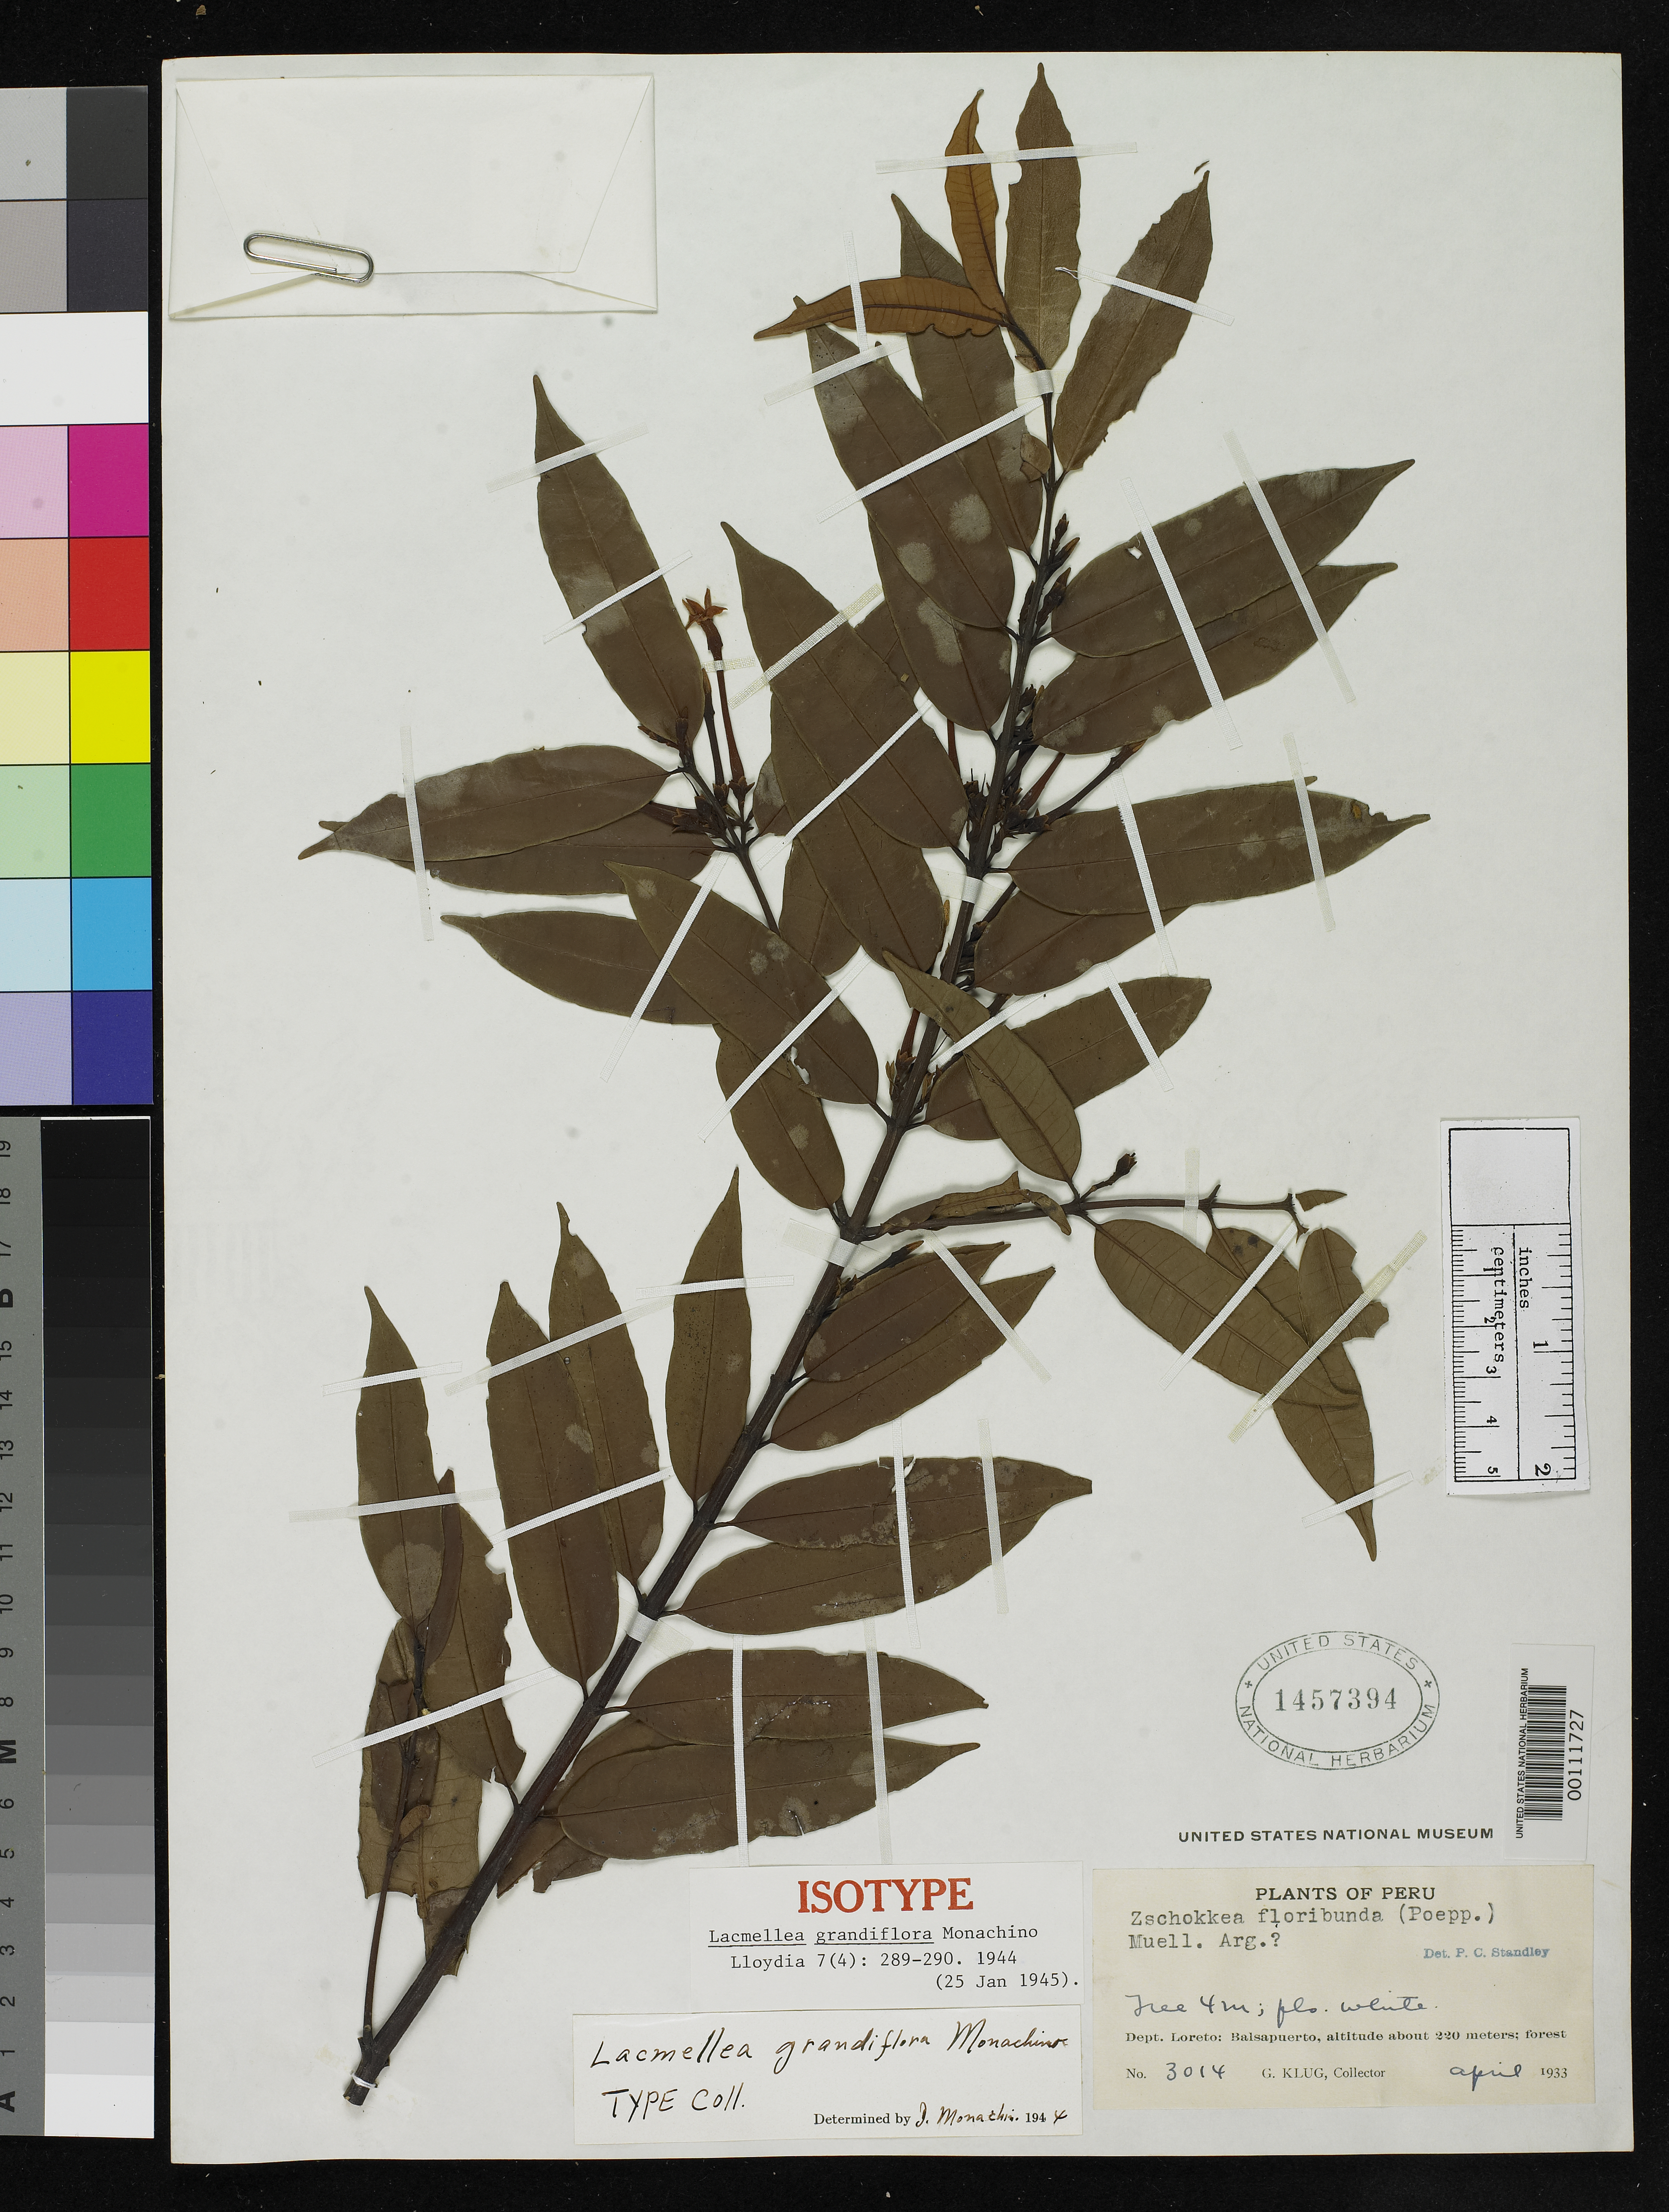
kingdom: Plantae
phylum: Tracheophyta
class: Magnoliopsida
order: Gentianales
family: Apocynaceae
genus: Lacmellea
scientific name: Lacmellea grandiflora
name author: Monach.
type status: Isotype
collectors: G. Klug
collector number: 3014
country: Peru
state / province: Loreto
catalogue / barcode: US 1457394